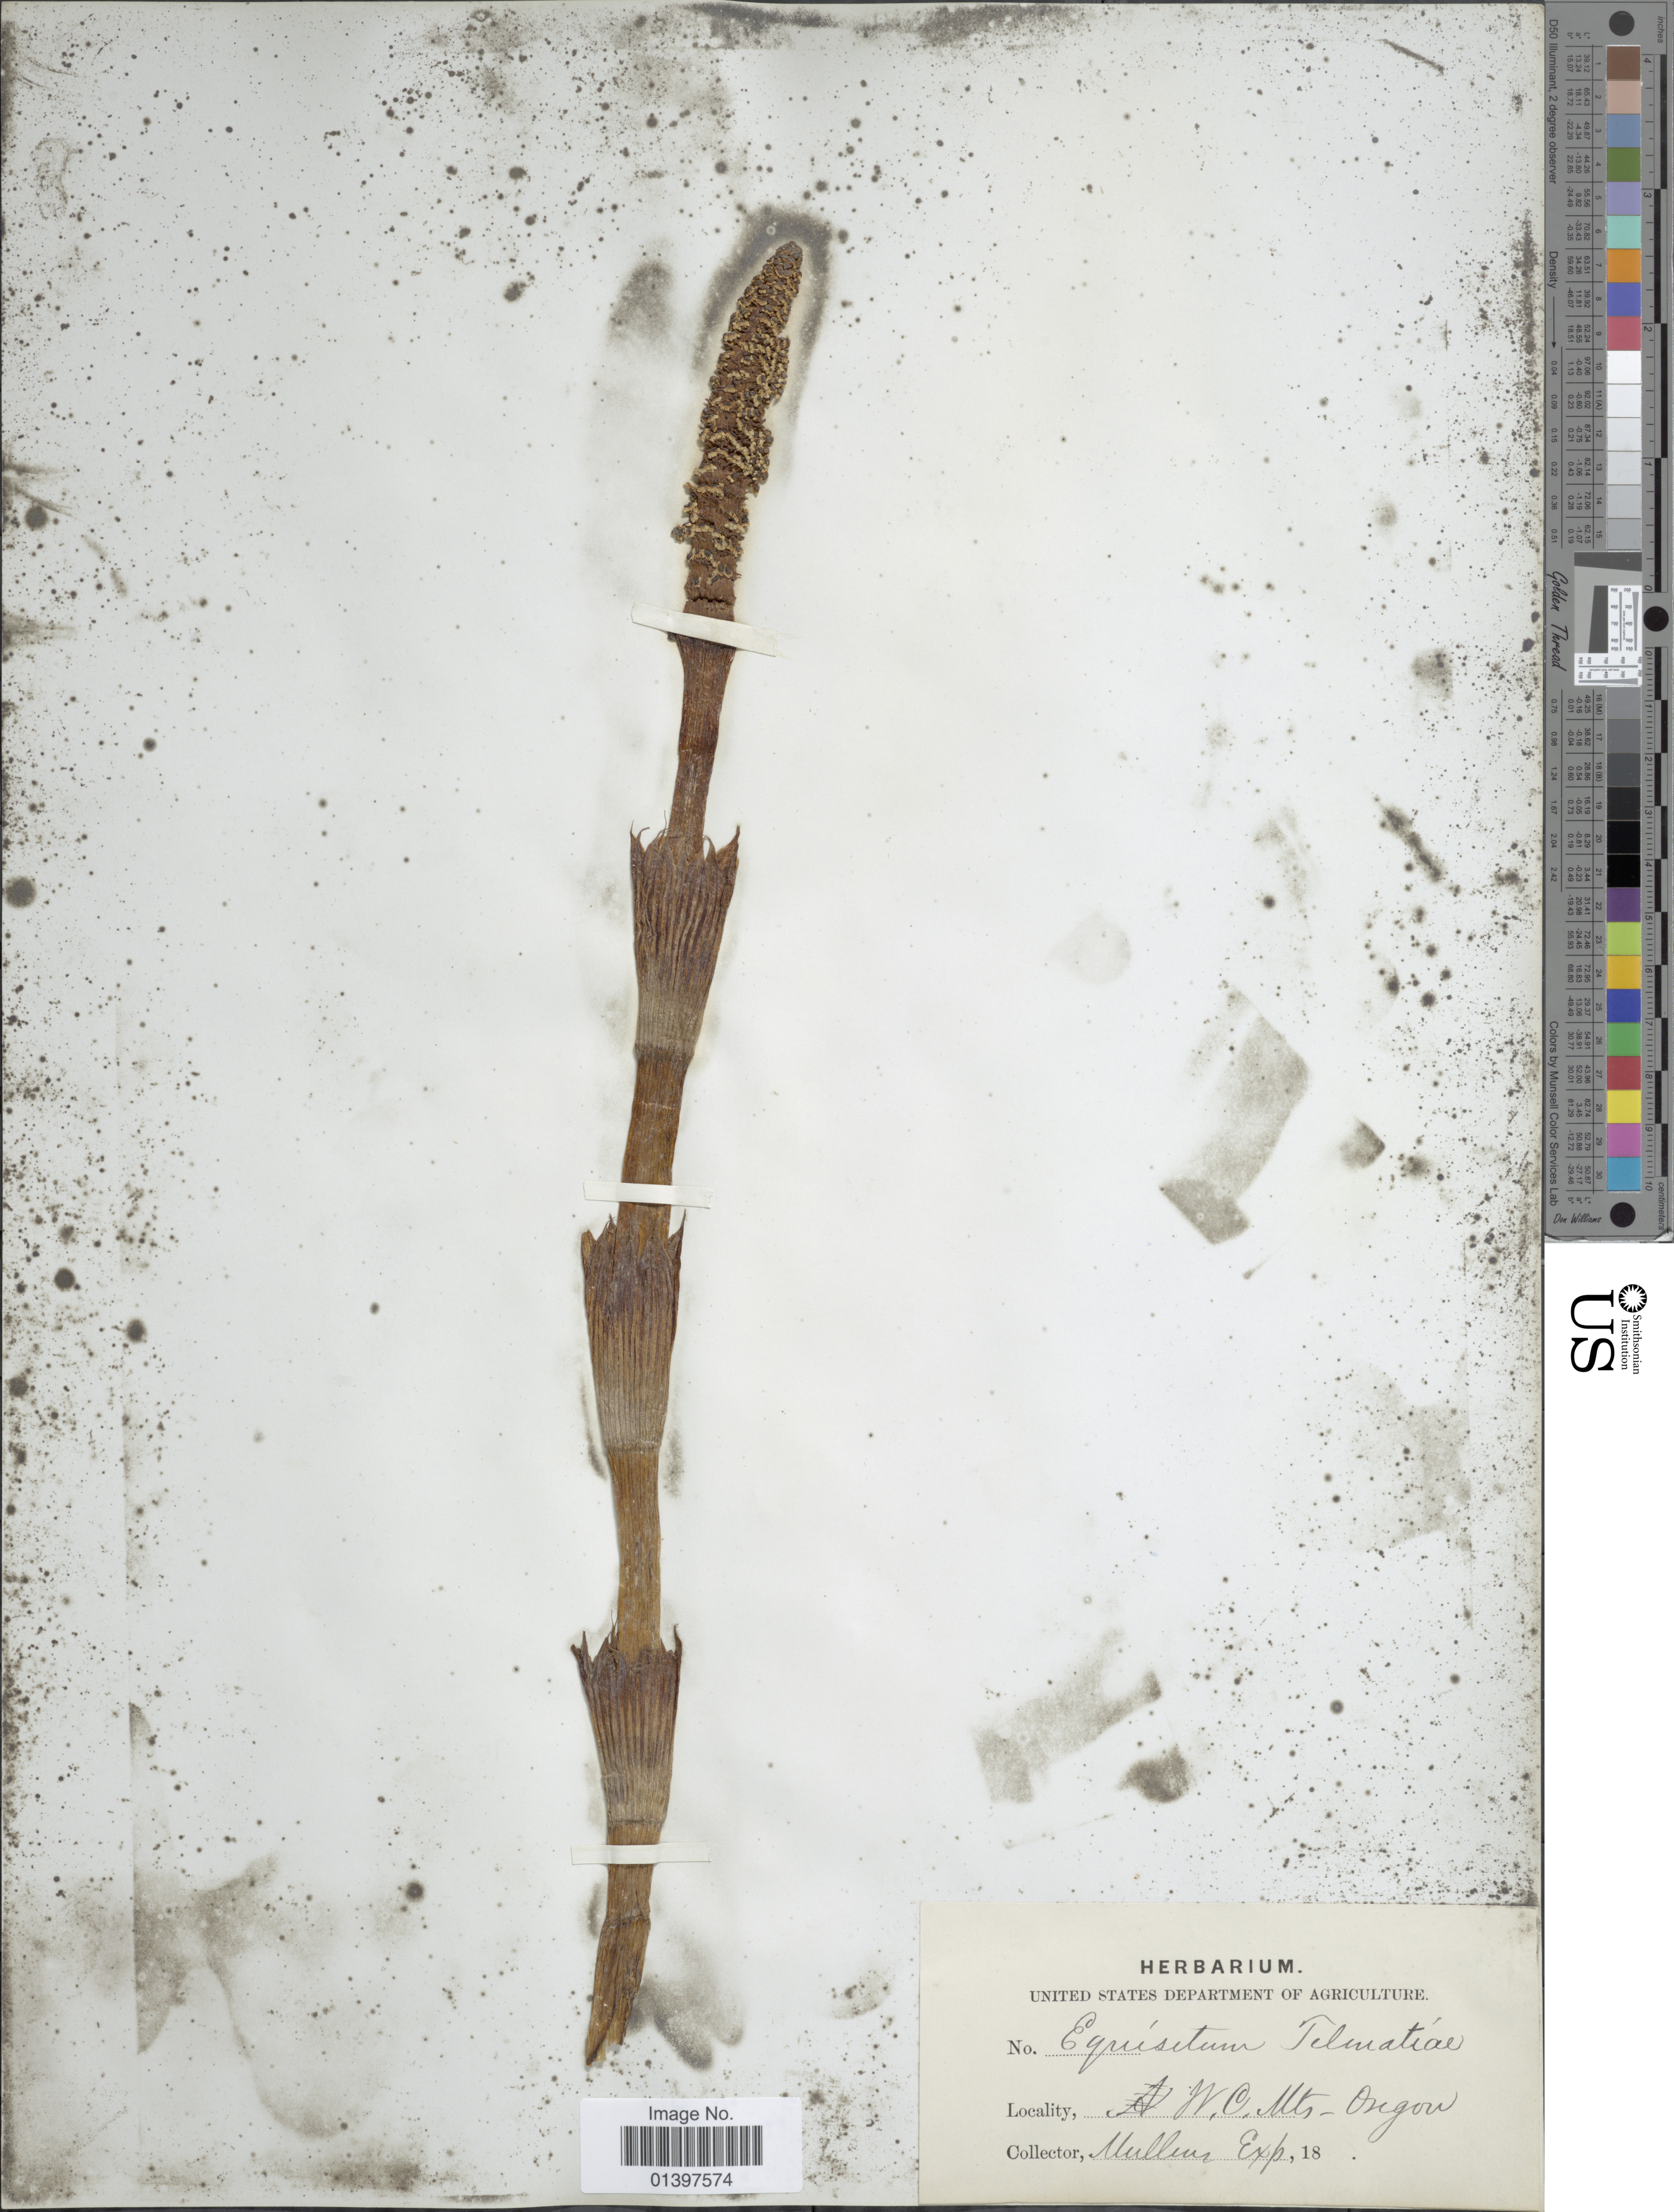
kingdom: Plantae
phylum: Tracheophyta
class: Polypodiopsida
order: Equisetales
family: Equisetaceae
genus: Equisetum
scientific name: Equisetum telmateia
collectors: Mullin's Exped.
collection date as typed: Transcribed d/m/y: //18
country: United States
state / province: Oregon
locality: W. C. Mts